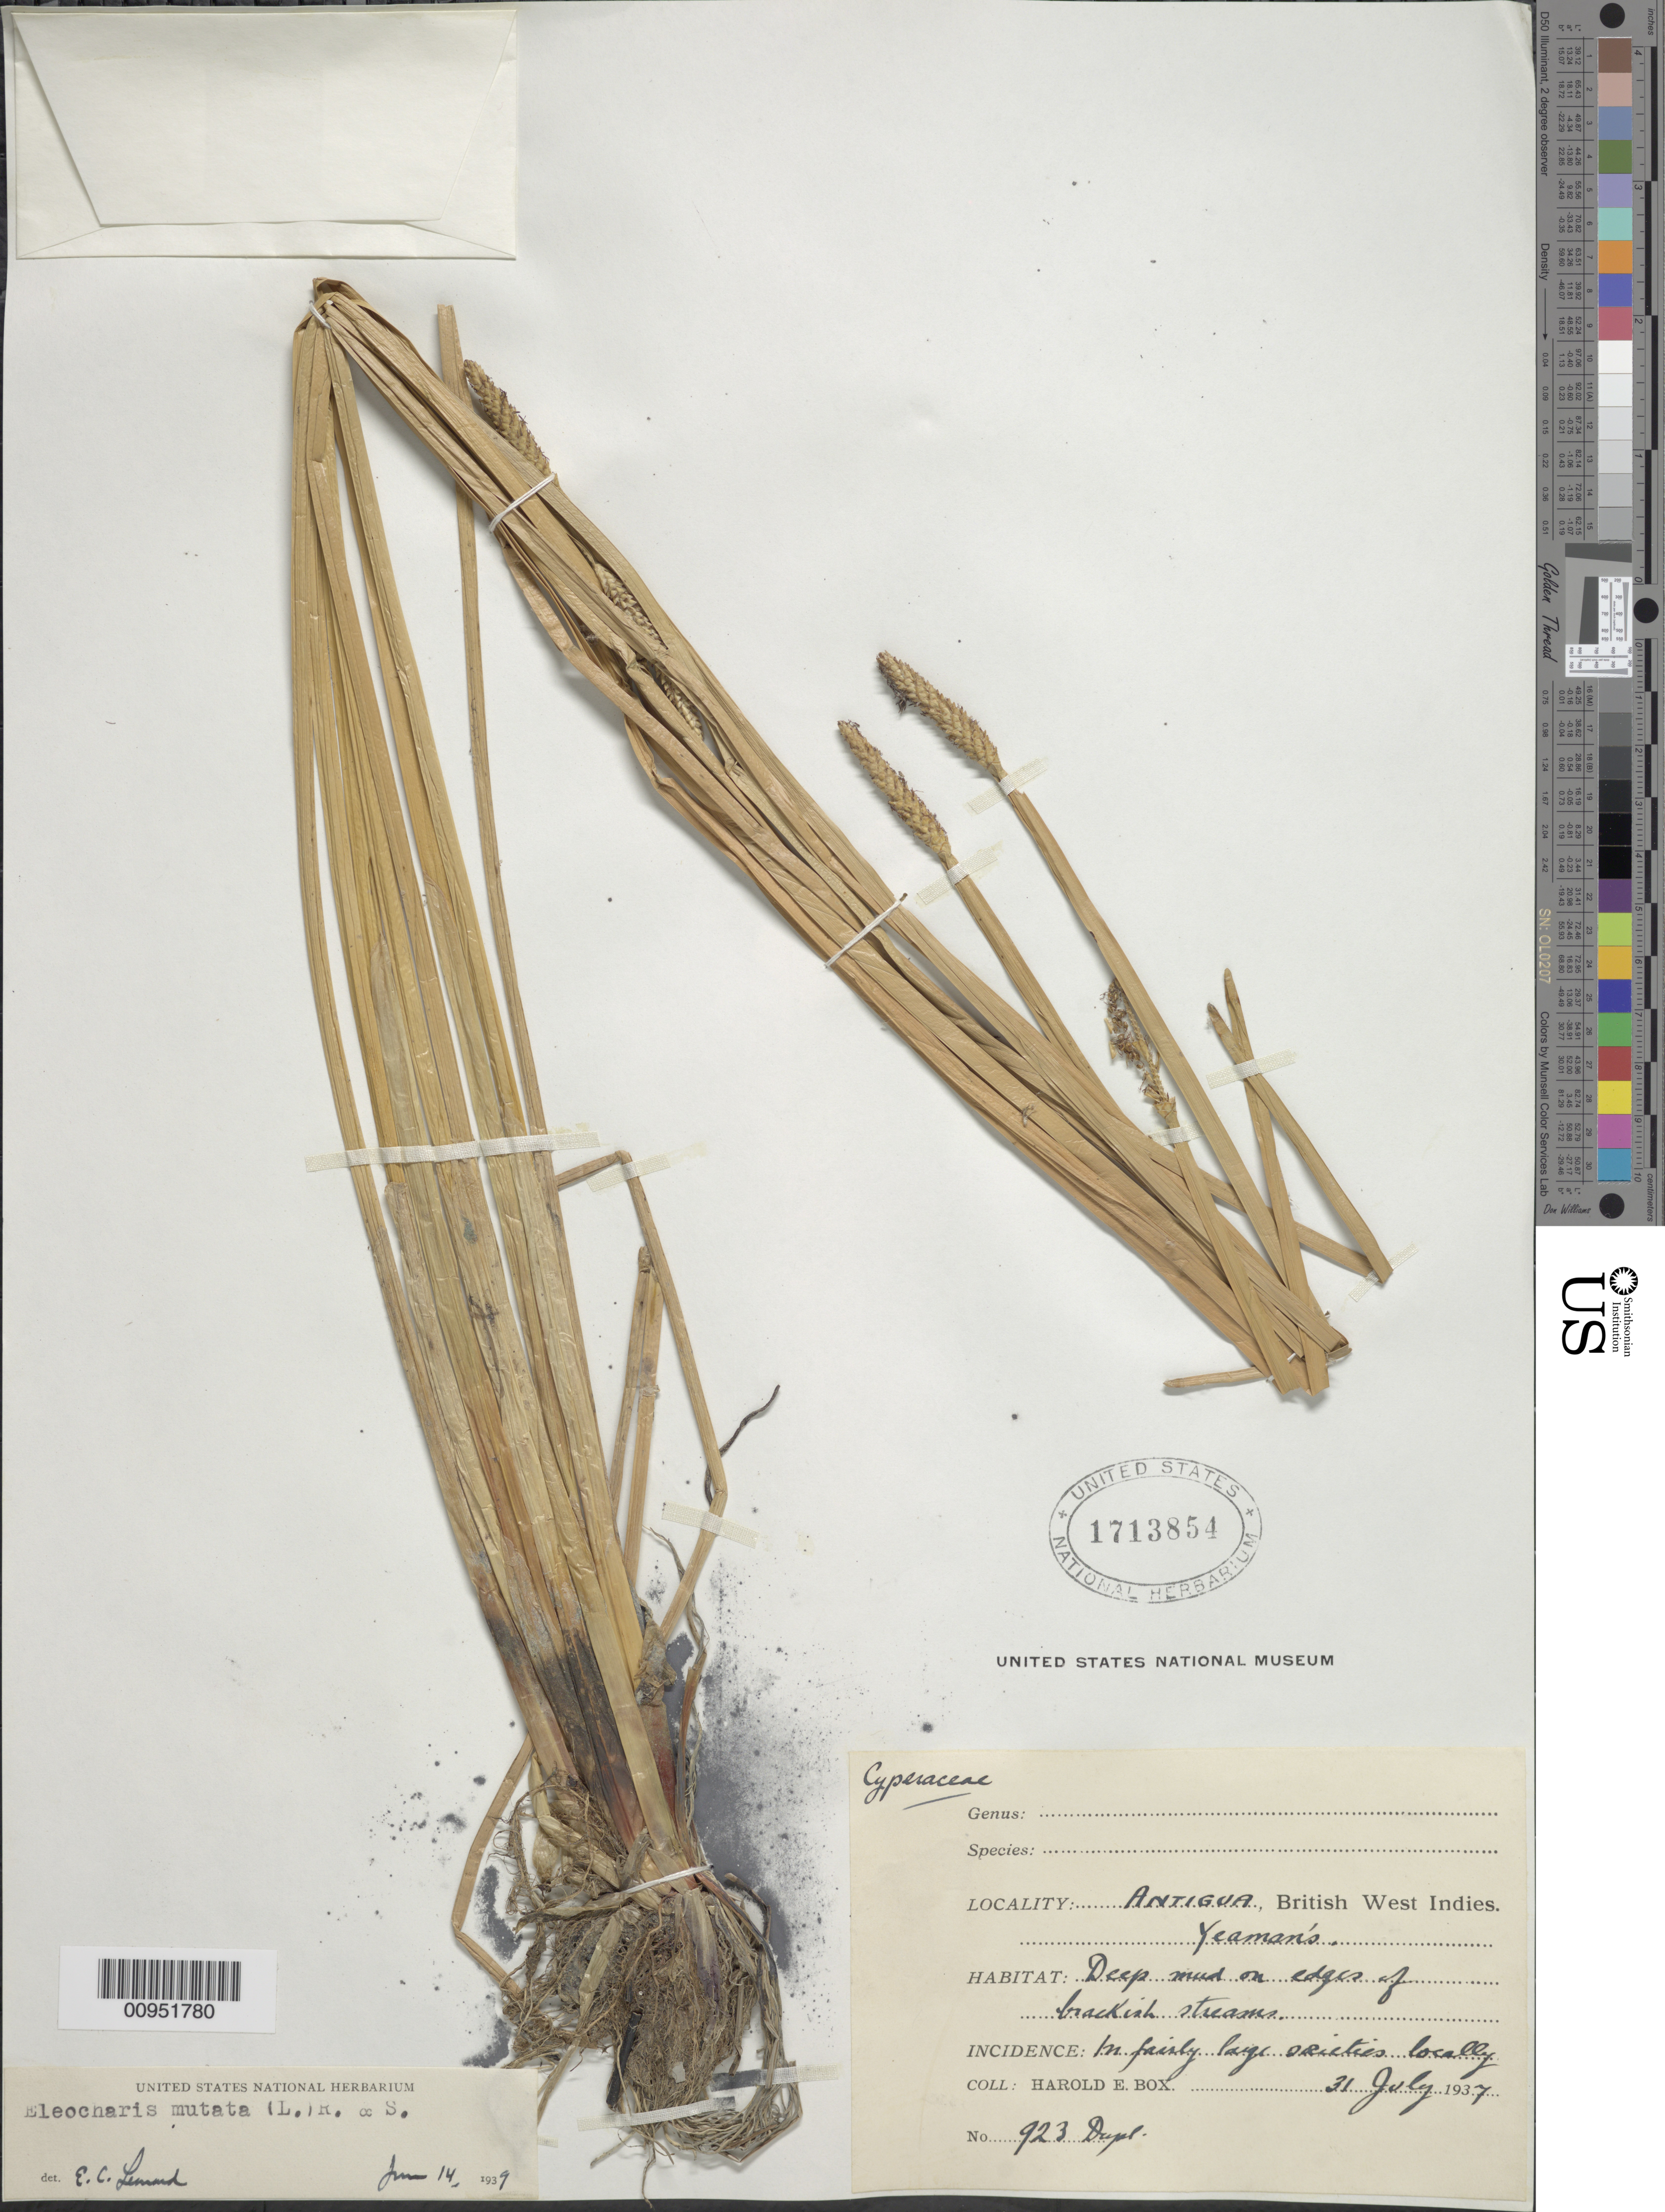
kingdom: Plantae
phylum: Tracheophyta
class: Liliopsida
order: Poales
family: Cyperaceae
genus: Eleocharis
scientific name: Eleocharis mutata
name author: (L.) Roem. & Schult.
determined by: Leonard, Emery C., (US)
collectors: H. E. Box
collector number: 923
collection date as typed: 31 Jul 1937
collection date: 1937-07-31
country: Antigua and Barbuda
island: Antigua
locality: Yeaman's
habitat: Deep mud on edges of brackish streams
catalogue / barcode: US 1713854